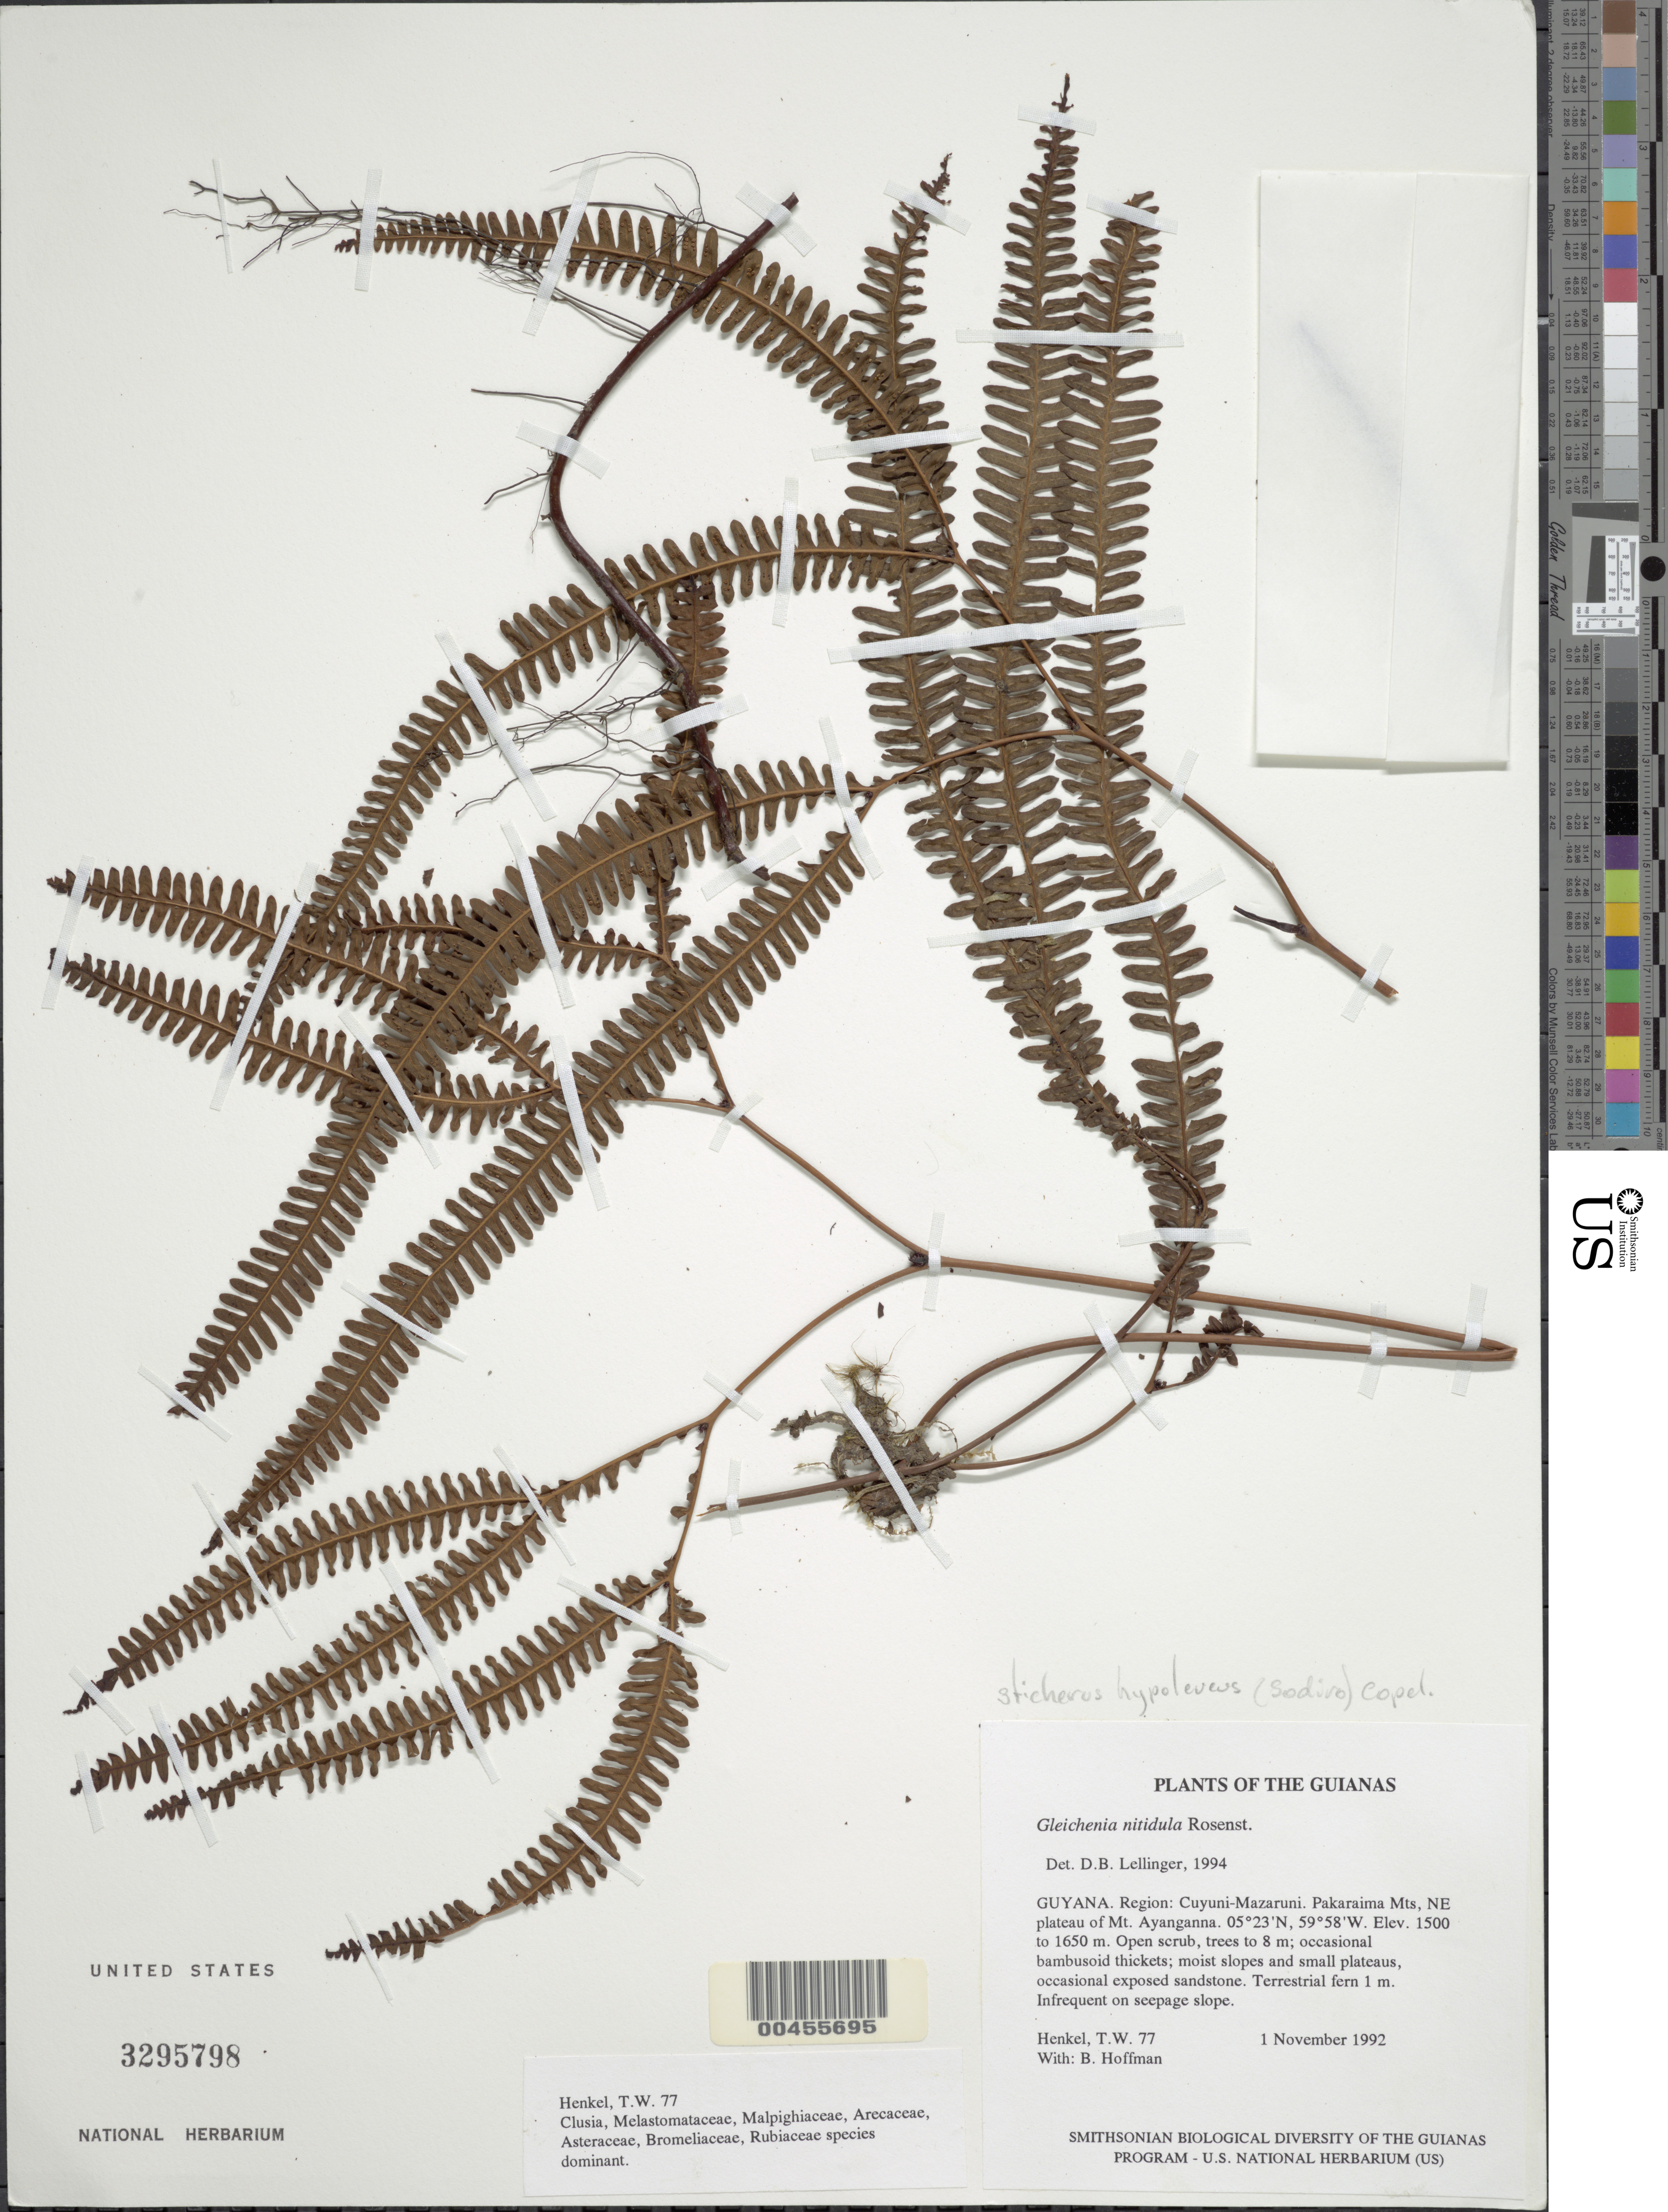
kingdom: Plantae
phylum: Tracheophyta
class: Polypodiopsida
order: Gleicheniales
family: Gleicheniaceae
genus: Sticherus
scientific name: Sticherus hypoleucus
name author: (Sodiro) Copel.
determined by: Gonzales R., J.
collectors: T. Henkel & B. Hoffman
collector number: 77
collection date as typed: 1 November 1992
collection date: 1992-11-01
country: Guyana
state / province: Cuyuni-Mazaruni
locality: Pakaraima Mts, NE plateau of Mt. Ayanganna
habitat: Open scrub, trees to 8 m; occasional bambusoid thickets; moist slopes and small plateaus, occasional exposed sandstone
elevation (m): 1500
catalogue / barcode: US 3295798